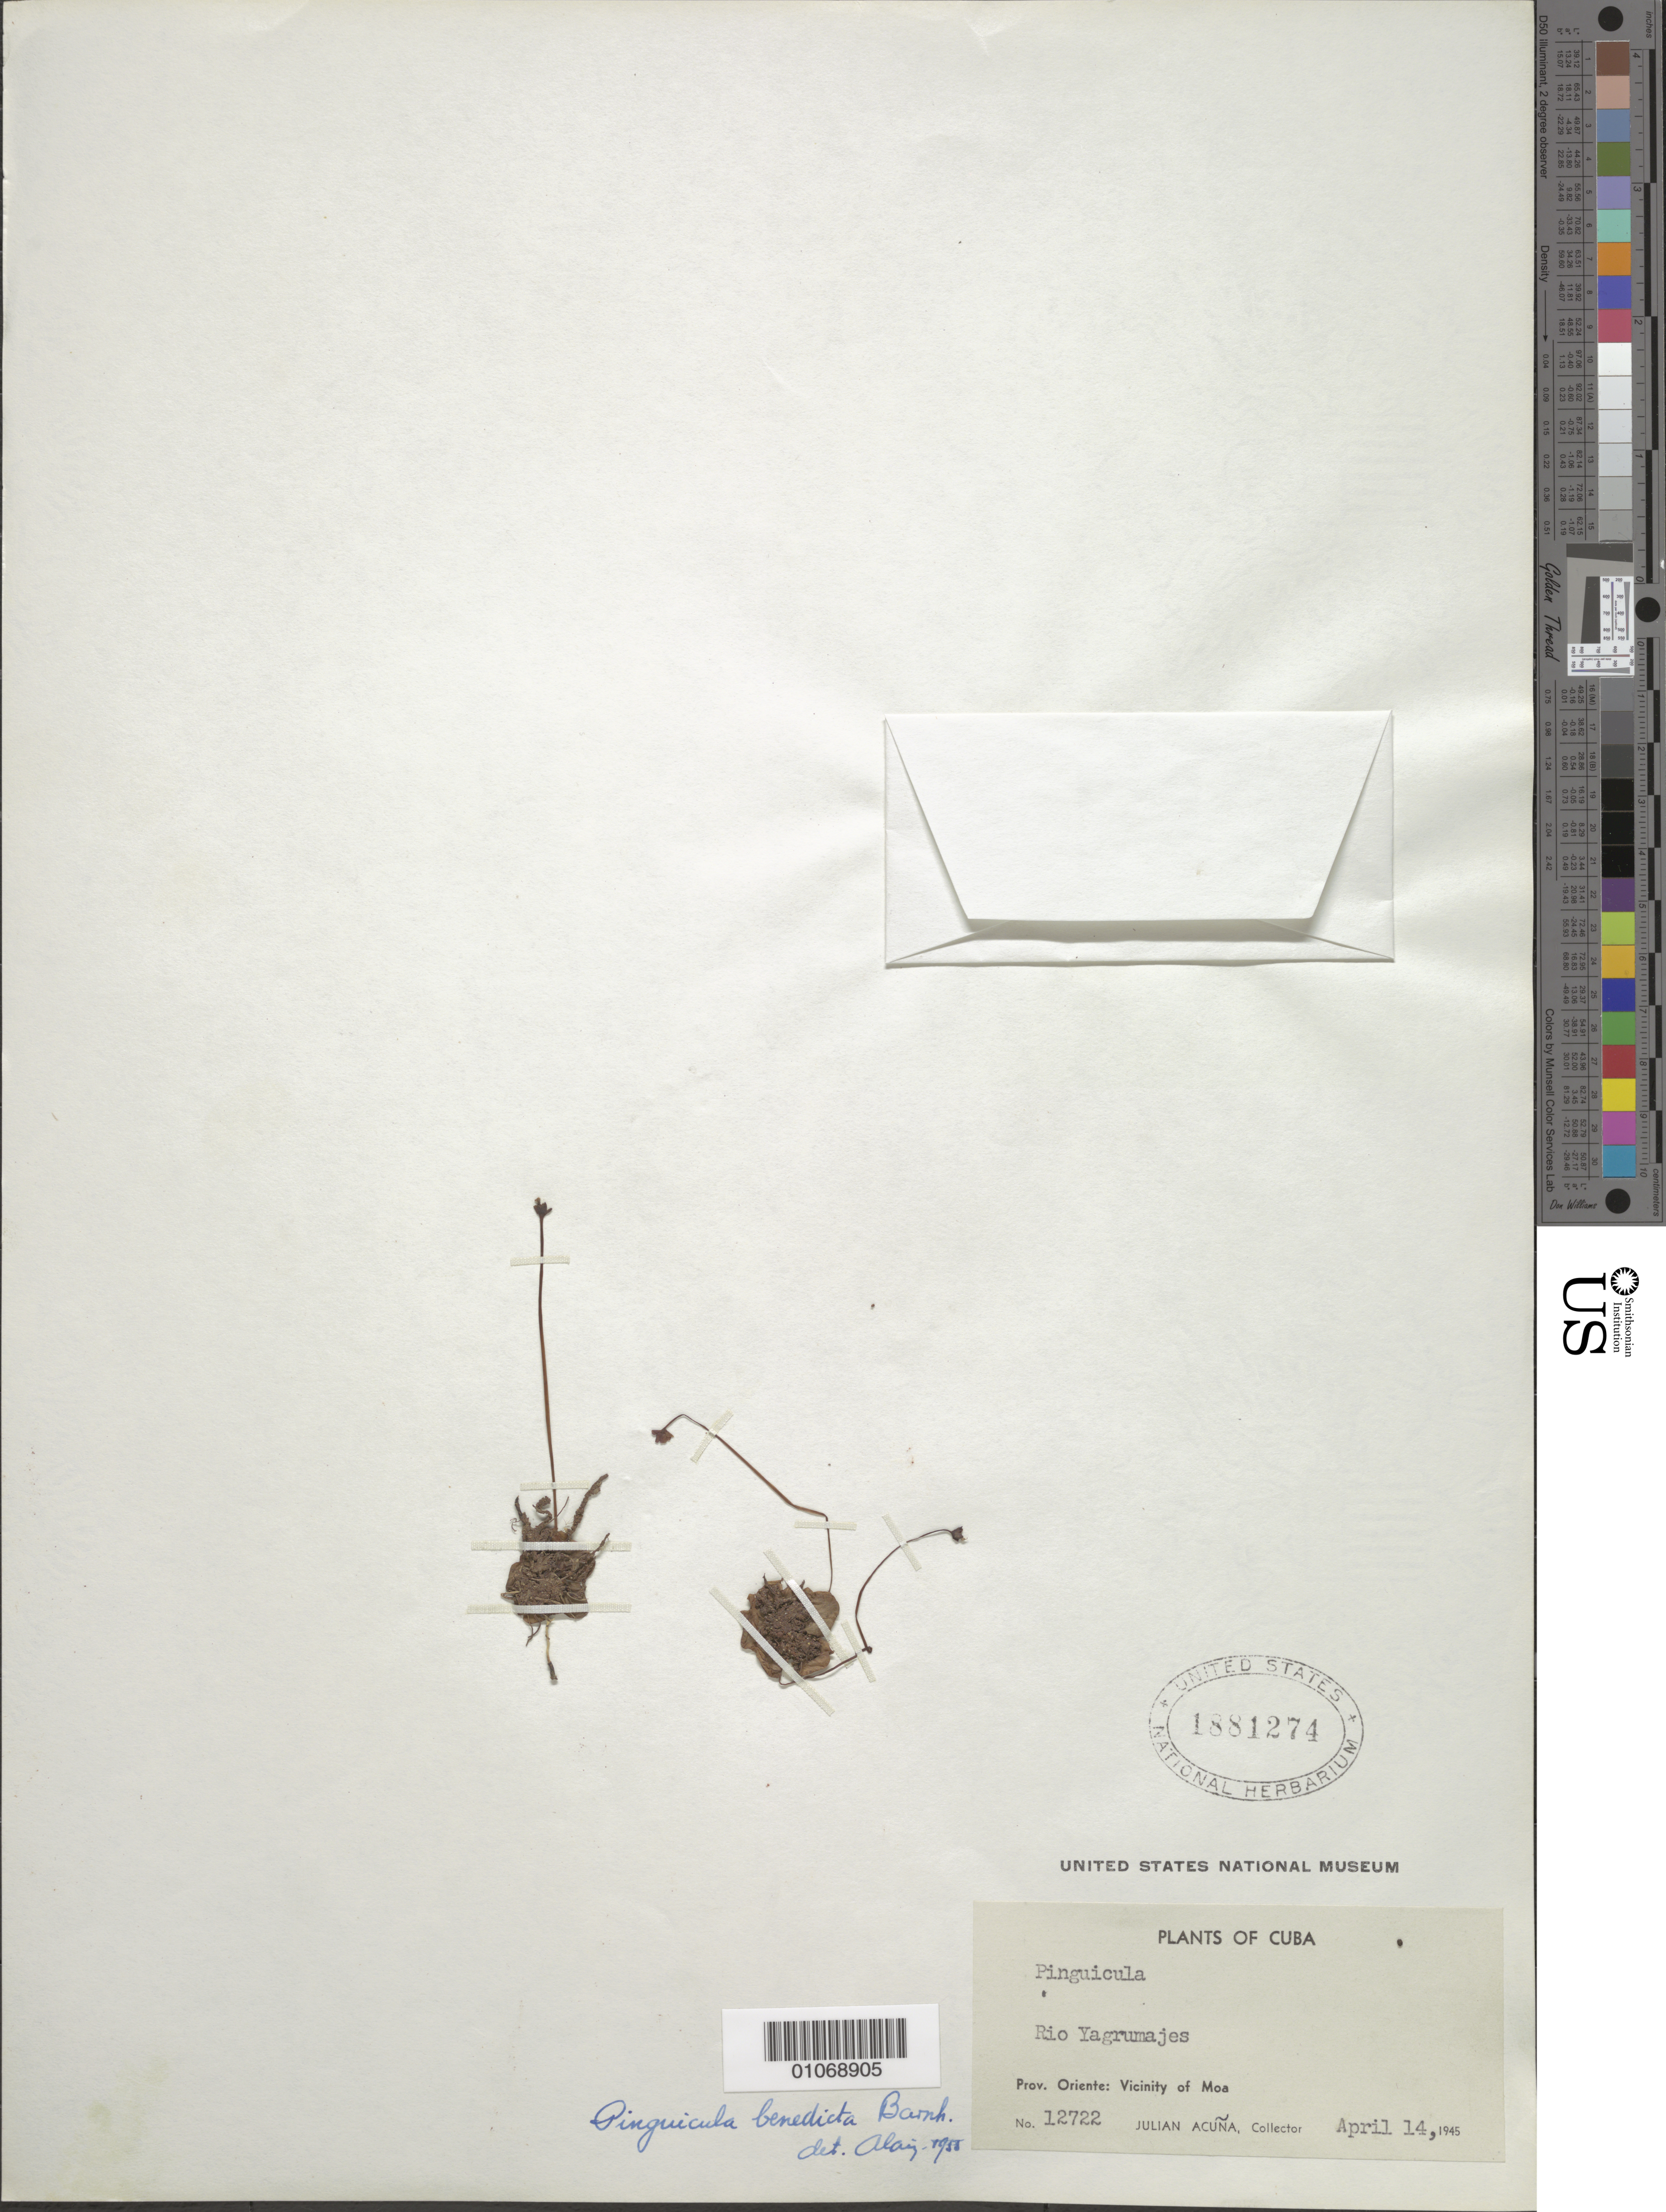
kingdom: Plantae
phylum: Tracheophyta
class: Magnoliopsida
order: Lamiales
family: Lentibulariaceae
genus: Pinguicula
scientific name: Pinguicula benedicta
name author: Barnhart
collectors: J. Acuña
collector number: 12722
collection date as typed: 14 Apr 1945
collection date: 1945-04-14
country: Cuba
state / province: Holguín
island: Cuba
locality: Vicinity of Moa [Oriente] Rio Yagrumajes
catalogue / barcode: US 1881274